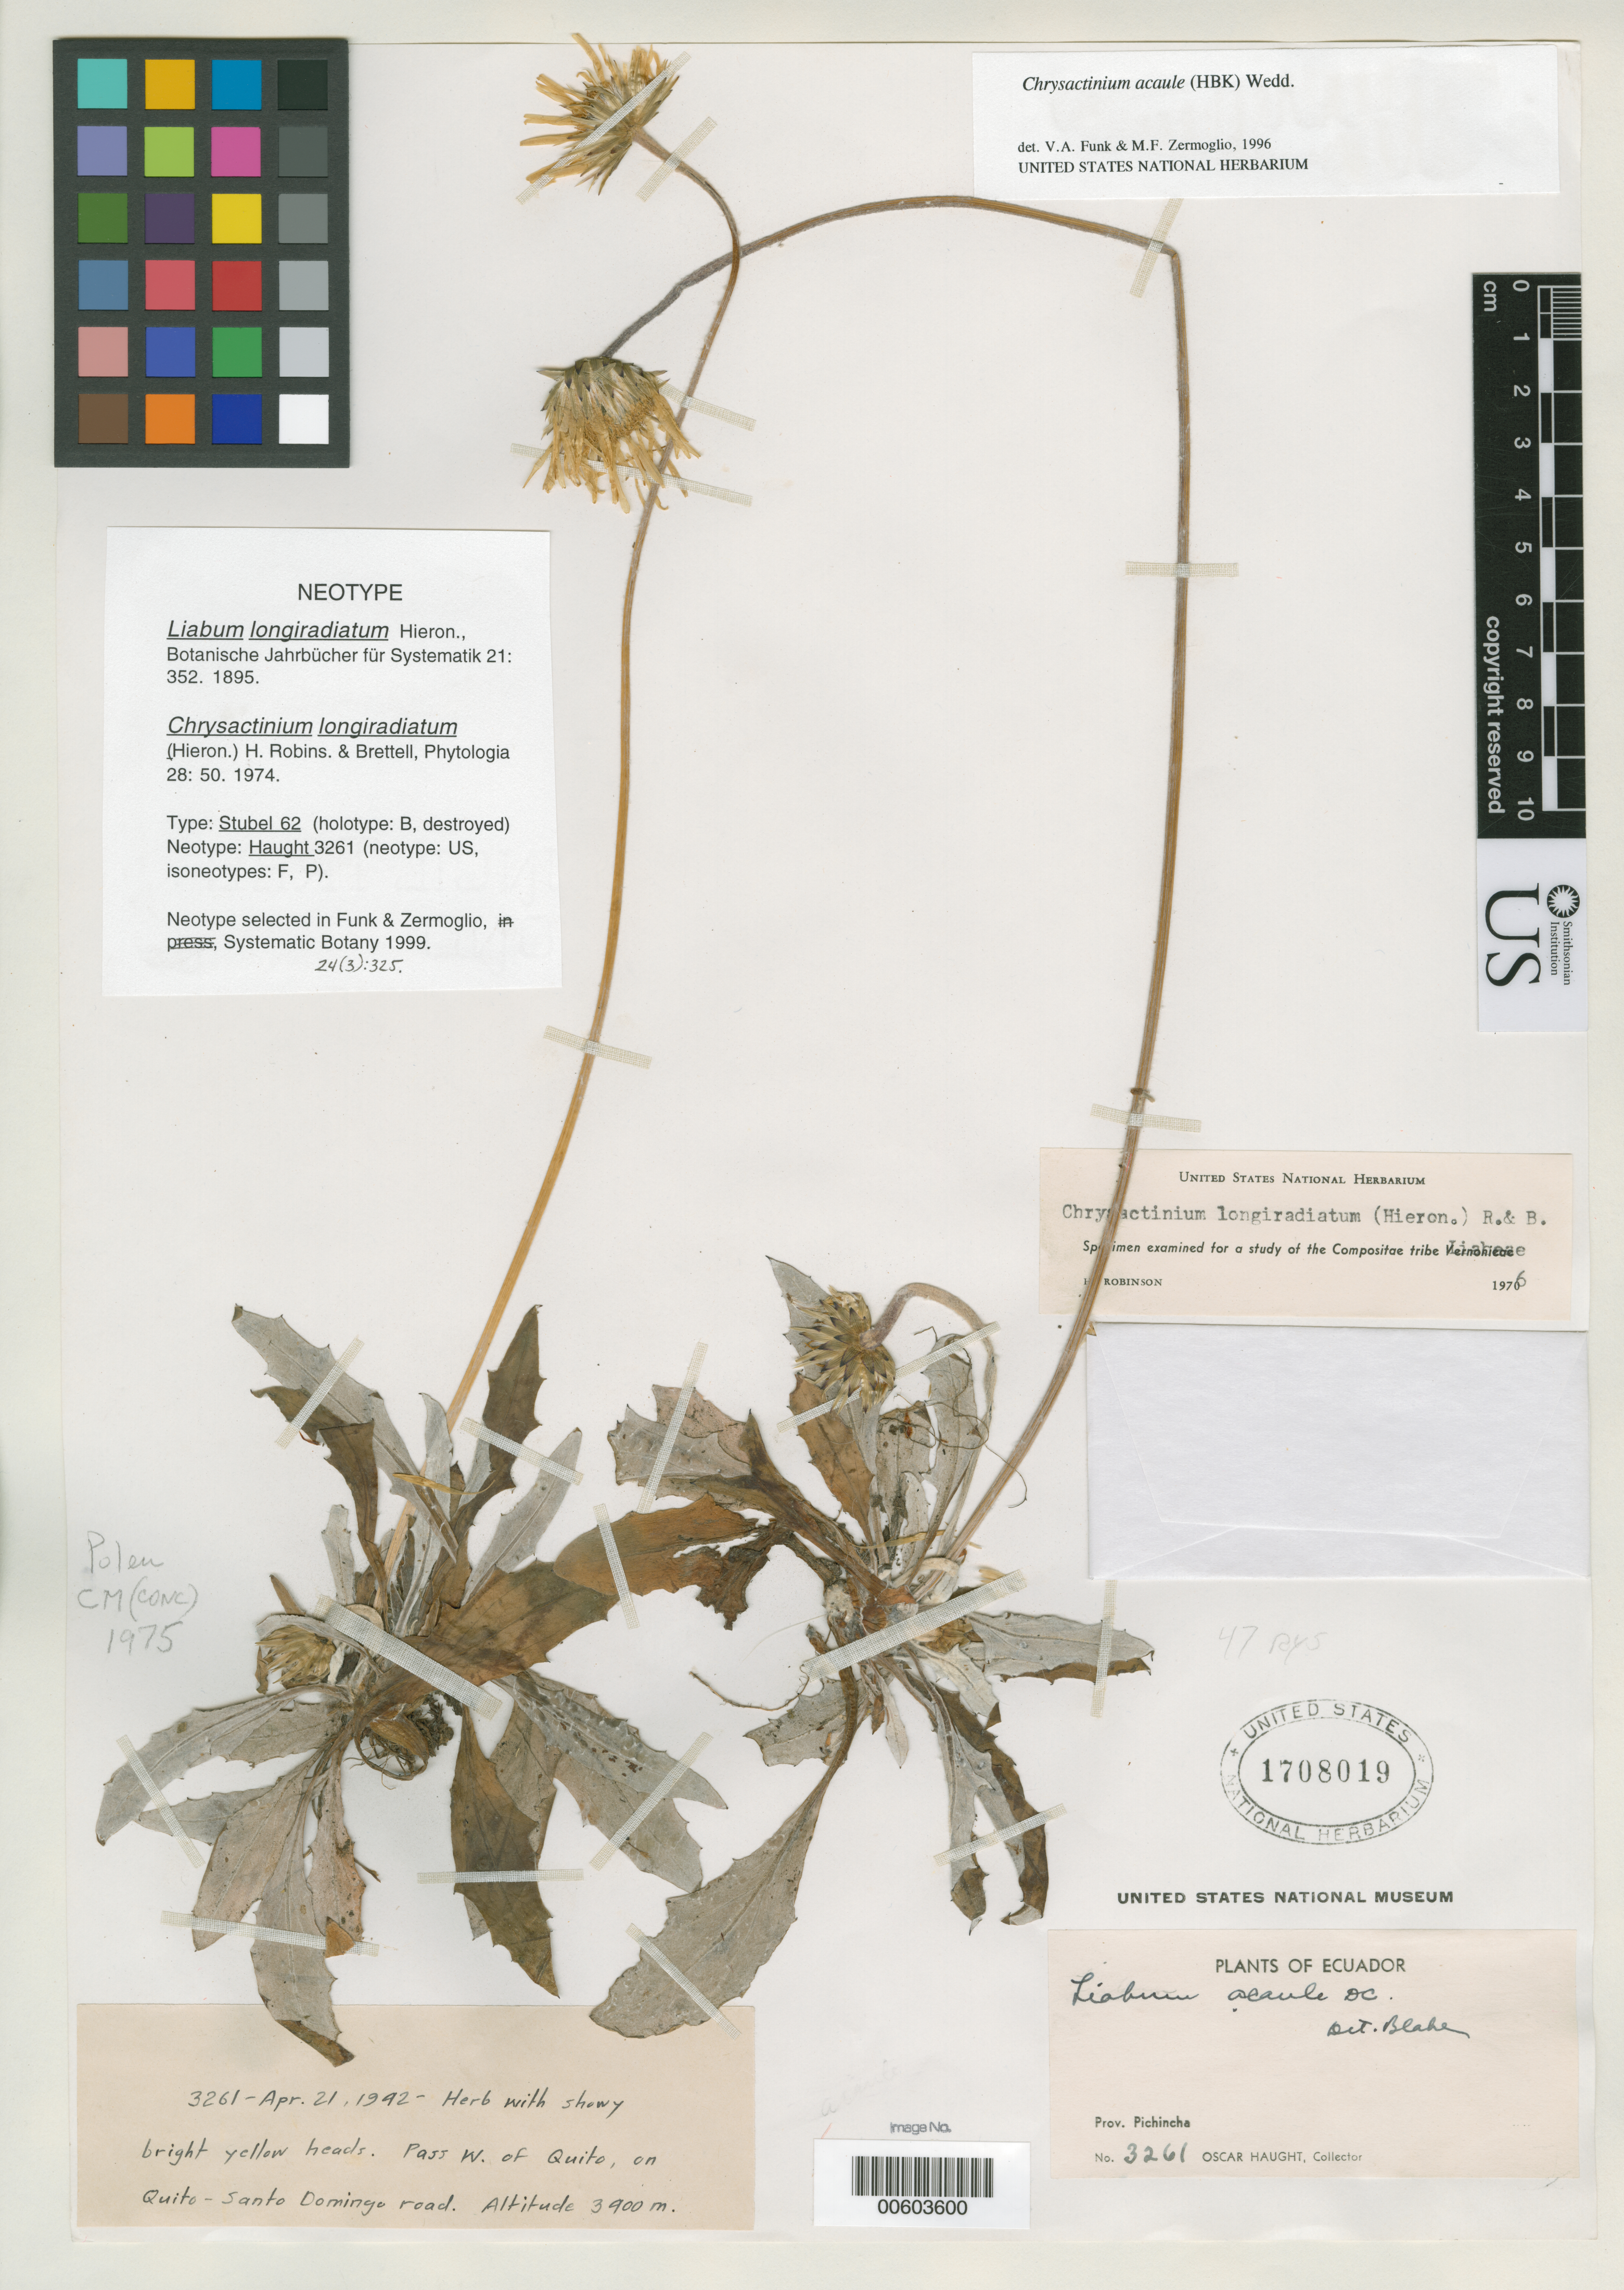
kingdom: Plantae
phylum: Tracheophyta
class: Magnoliopsida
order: Asterales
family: Asteraceae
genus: Liabum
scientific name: Liabum longiradiatum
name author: Hieron.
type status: Neotype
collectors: O. L. Haught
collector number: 3261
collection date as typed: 21 Apr 1942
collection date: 1942-04-21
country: Ecuador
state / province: Pichincha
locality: Pass W ofQuito, on Quito - Santo Domingo road.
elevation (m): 3900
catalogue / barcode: US 1708019